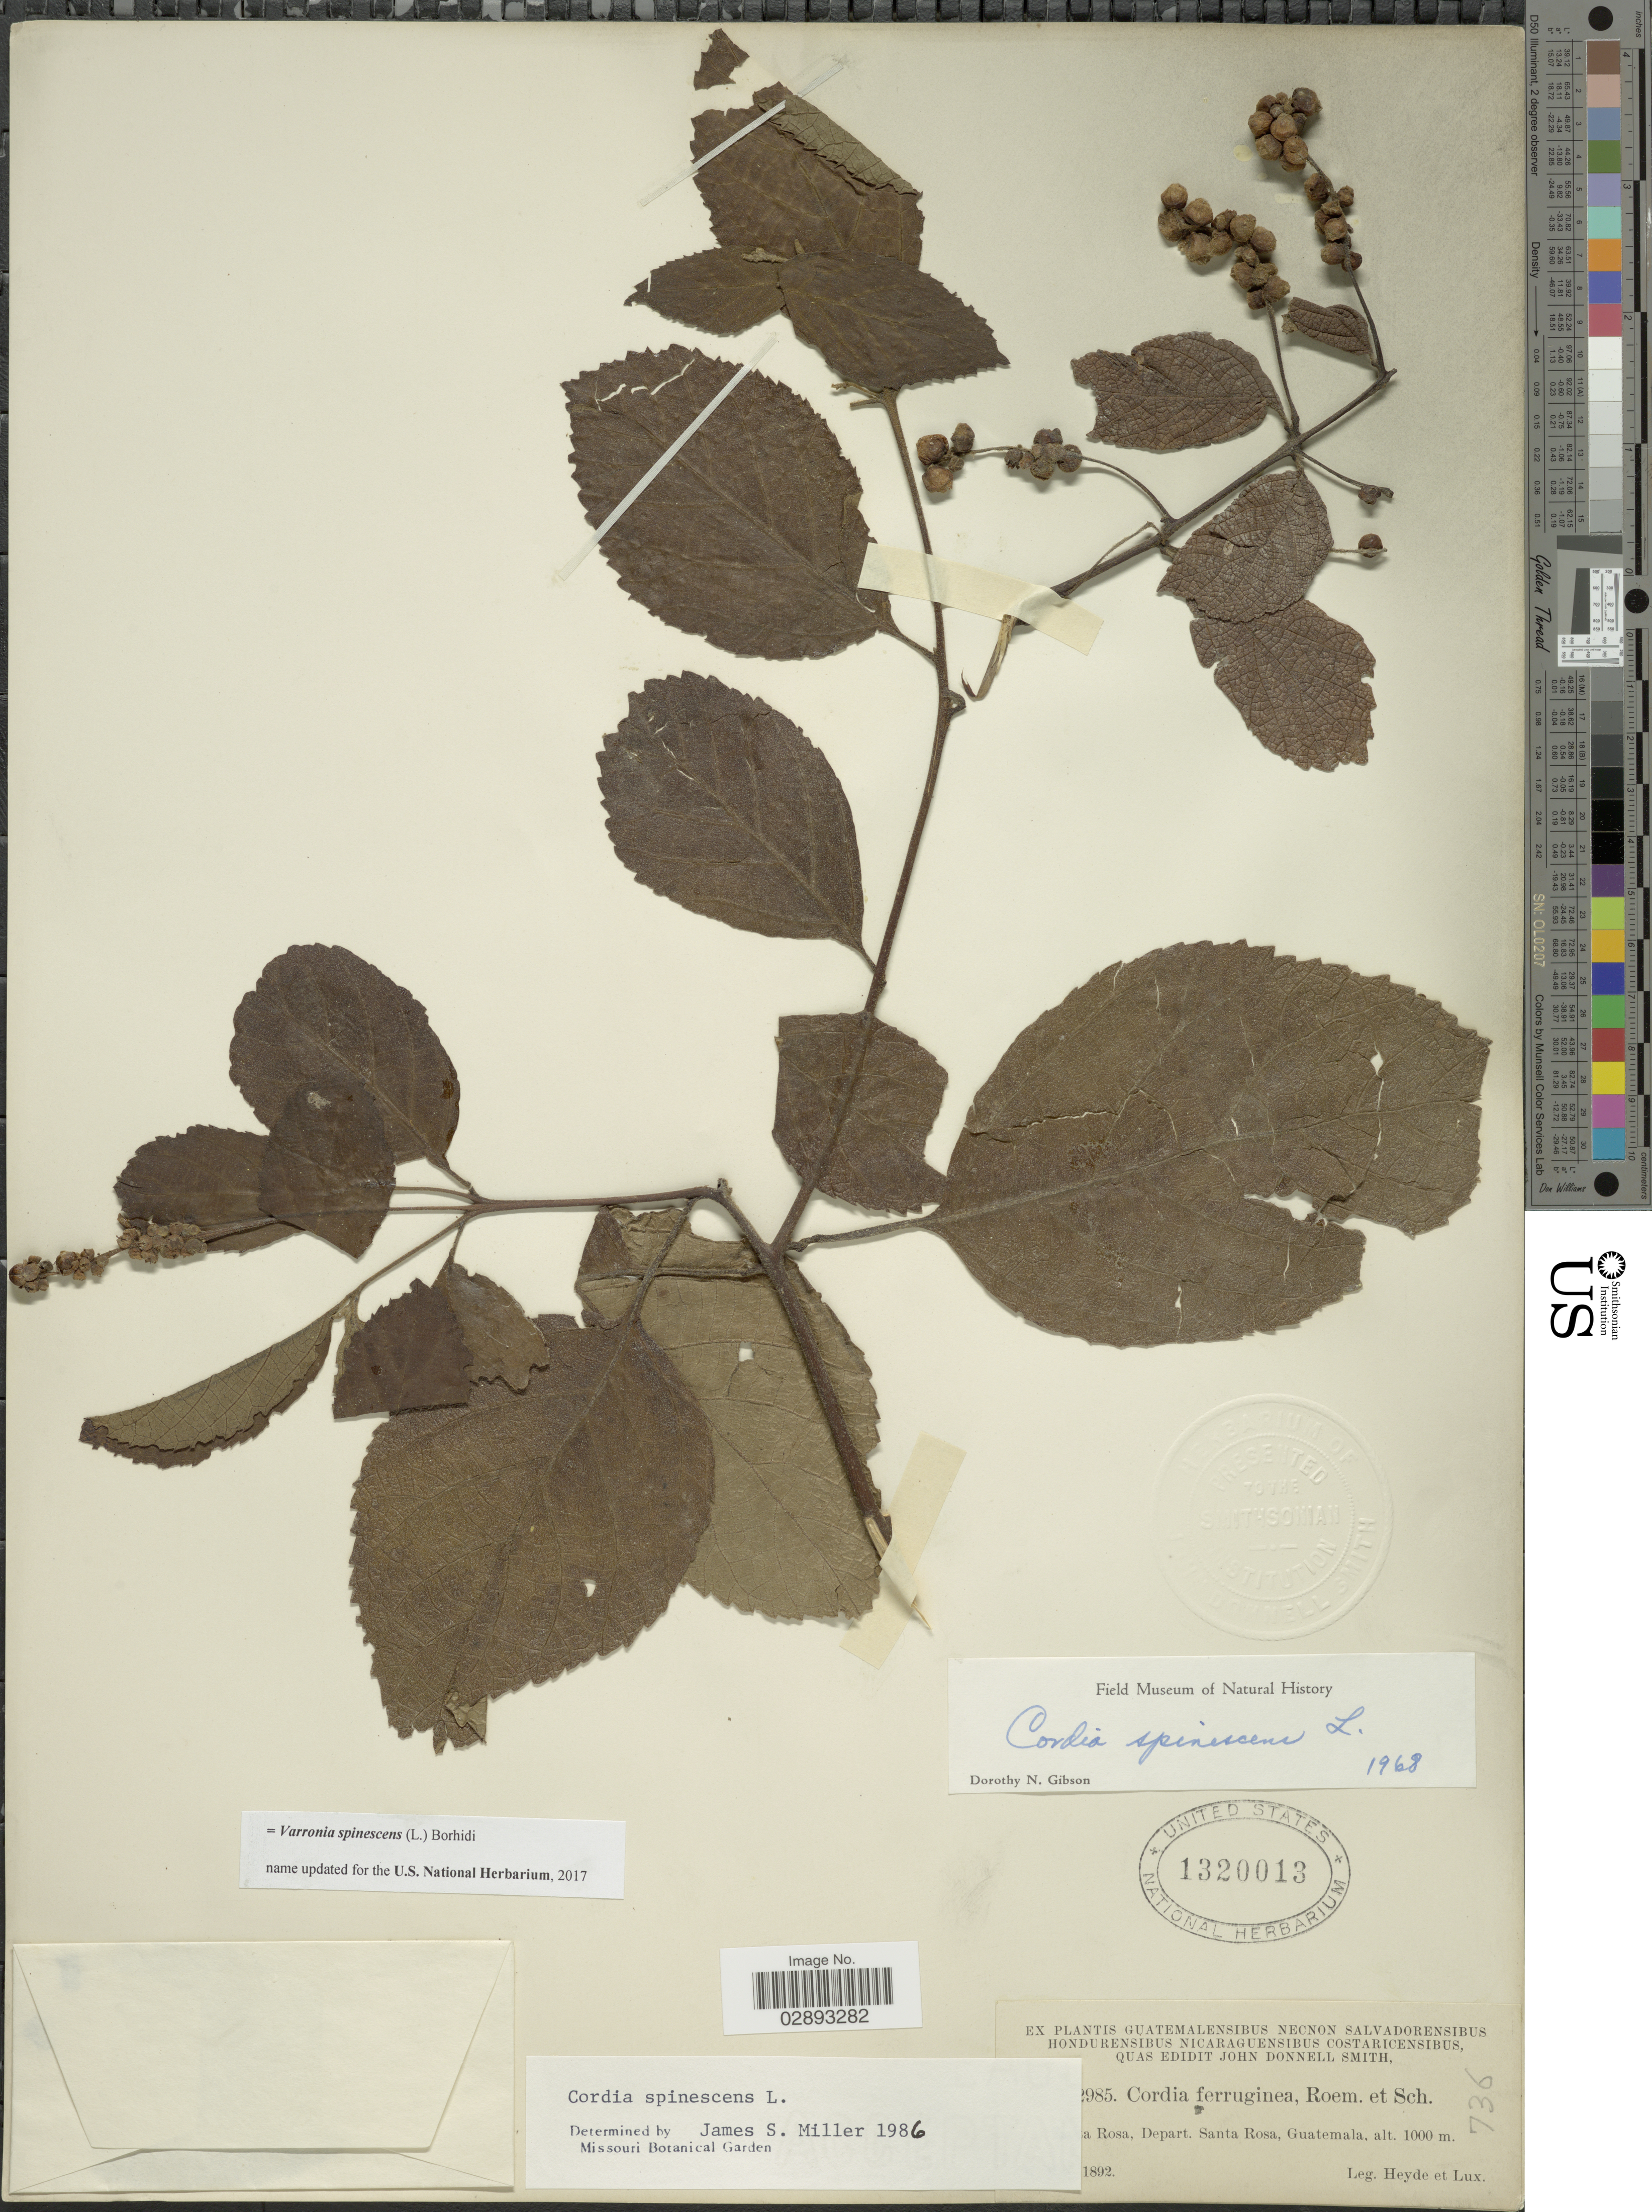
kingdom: Plantae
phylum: Tracheophyta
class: Magnoliopsida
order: Boraginales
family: Cordiaceae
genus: Varronia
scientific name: Varronia spinescens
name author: (L.) Borhidi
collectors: Heyde & Lux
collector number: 2985*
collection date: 1892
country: Guatemala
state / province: Santa Rosa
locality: [illegible text]a Rosa, Depart. Santa Rosa.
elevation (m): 1000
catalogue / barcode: US 1320013